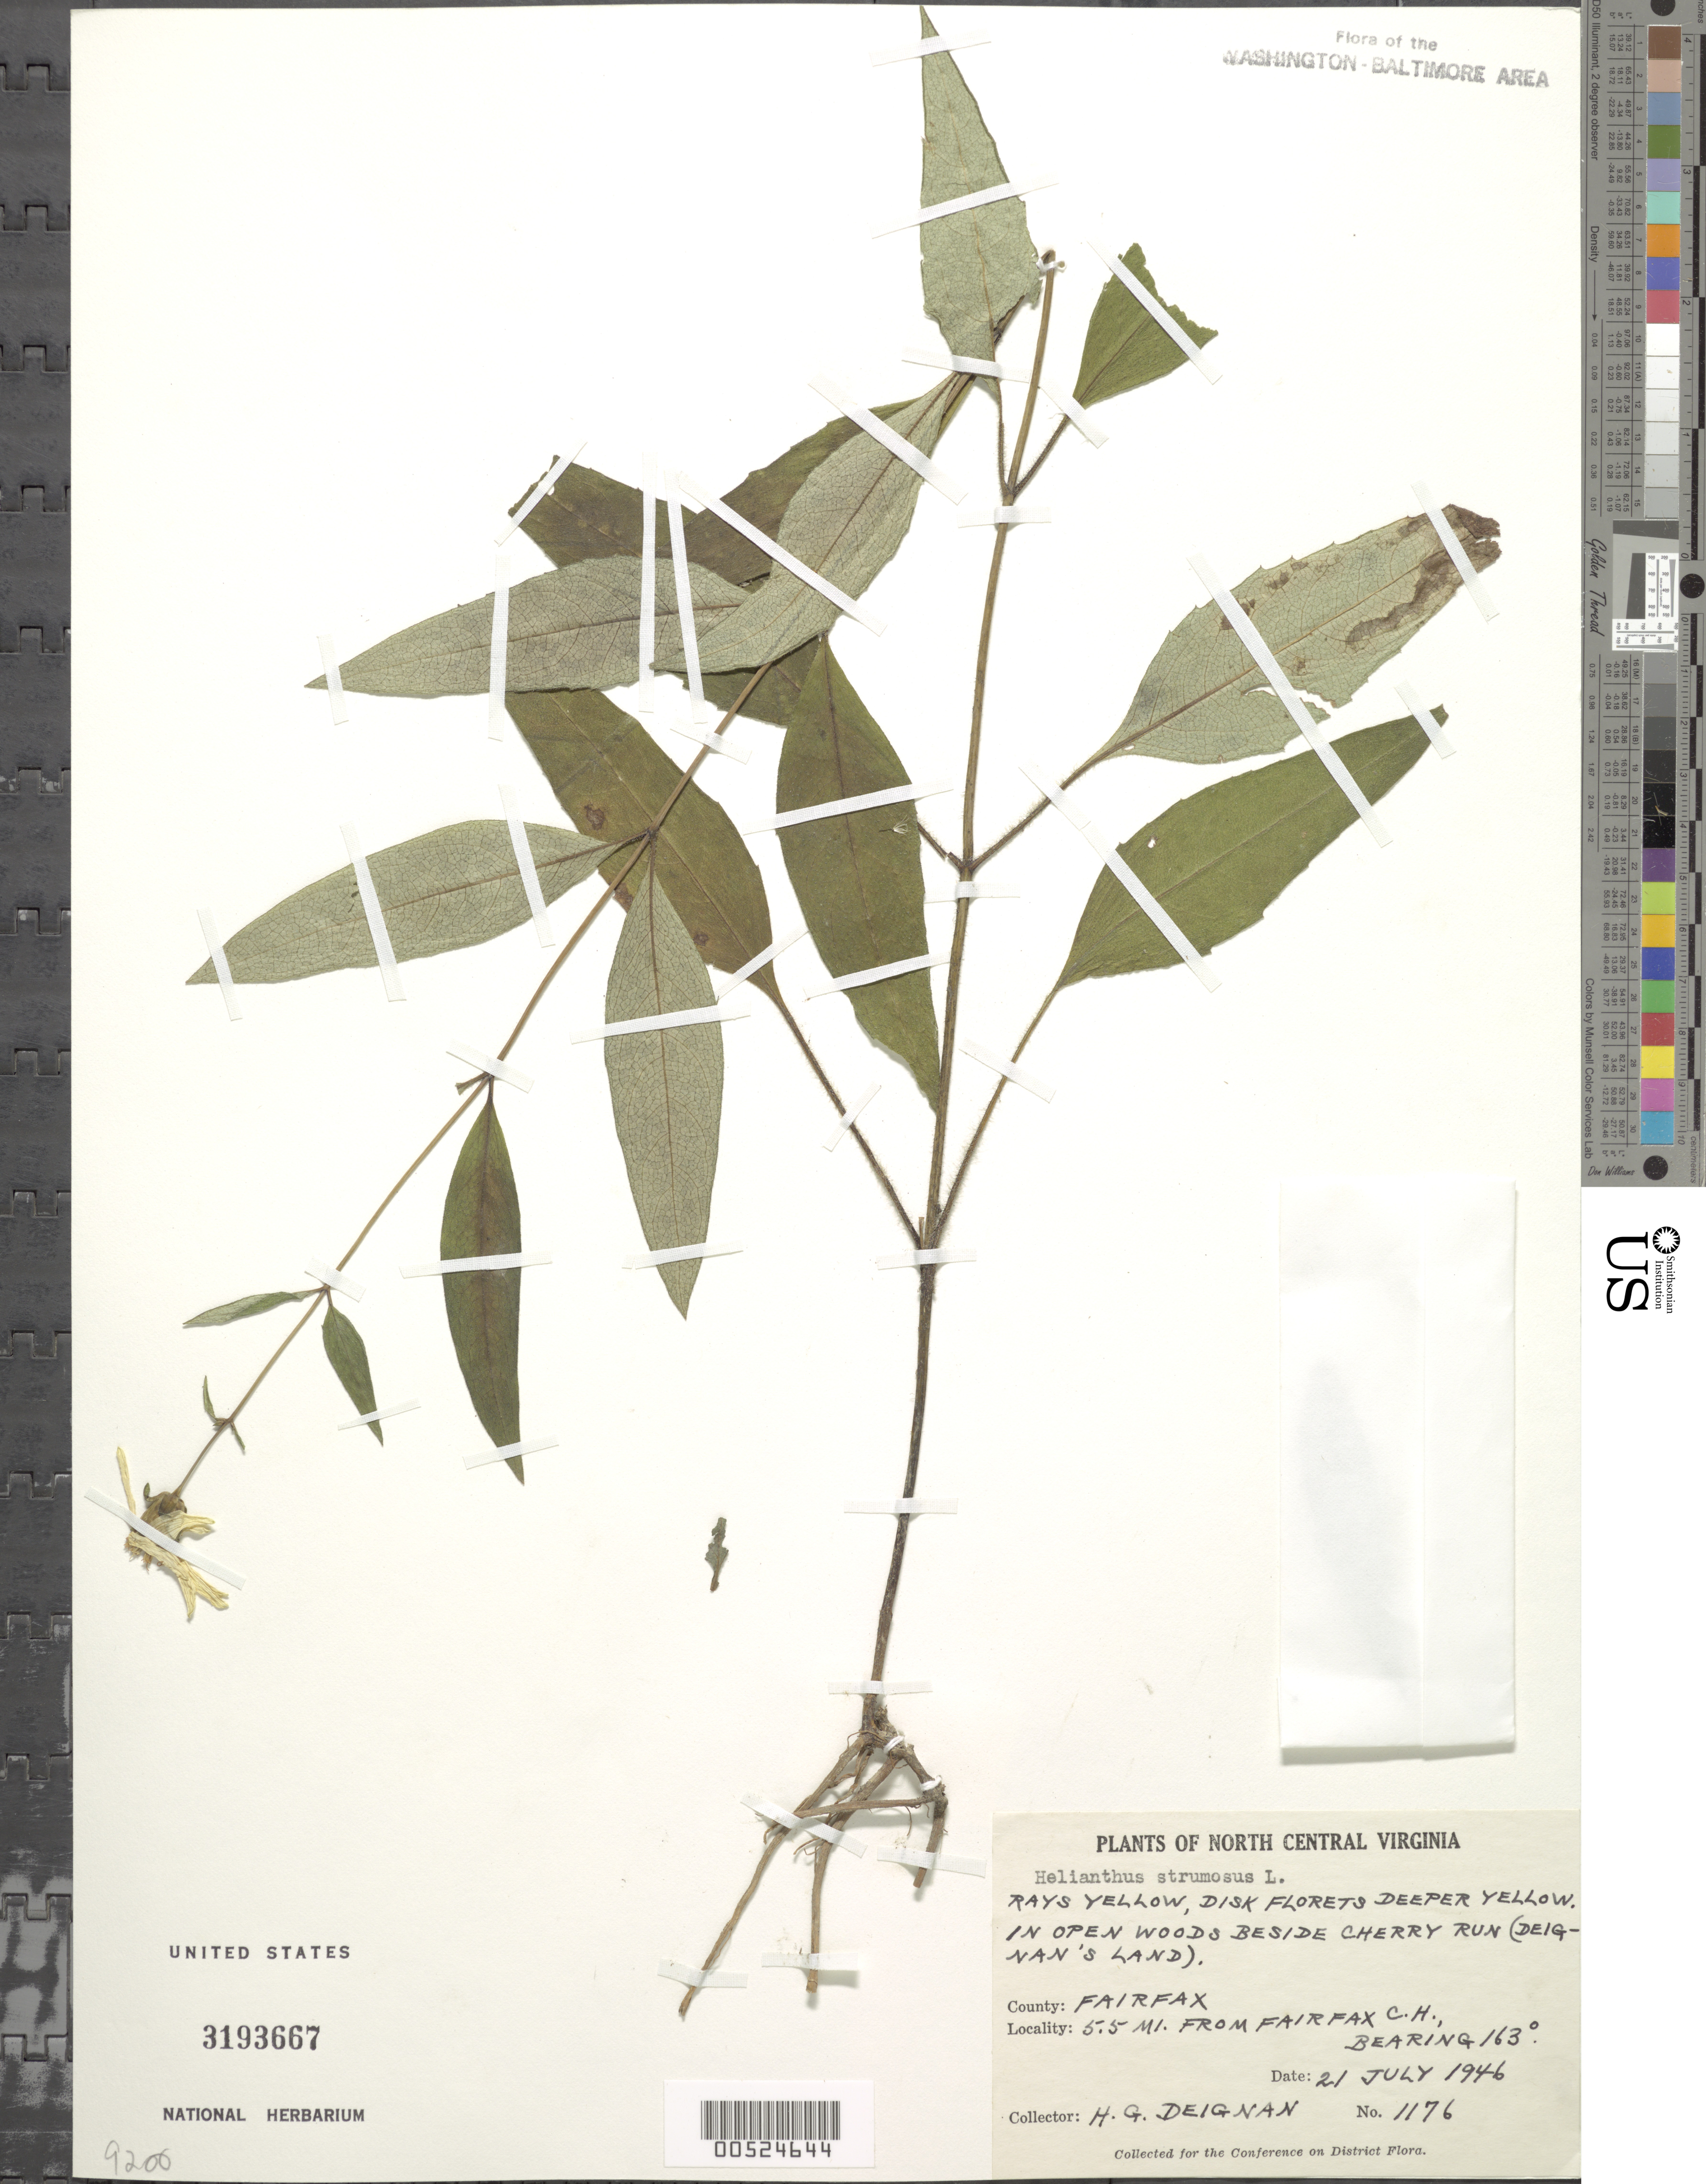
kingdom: Plantae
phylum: Tracheophyta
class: Magnoliopsida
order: Asterales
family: Asteraceae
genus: Helianthus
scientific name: Helianthus strumosus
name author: L.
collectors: H. Deignan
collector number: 1176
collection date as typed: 21 Jul 1946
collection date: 1946-07-21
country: United States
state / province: Virginia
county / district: Fairfax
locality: Fairfax Courthouse, 5.5 mi. from, beside Cherry Run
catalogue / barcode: US 3193667